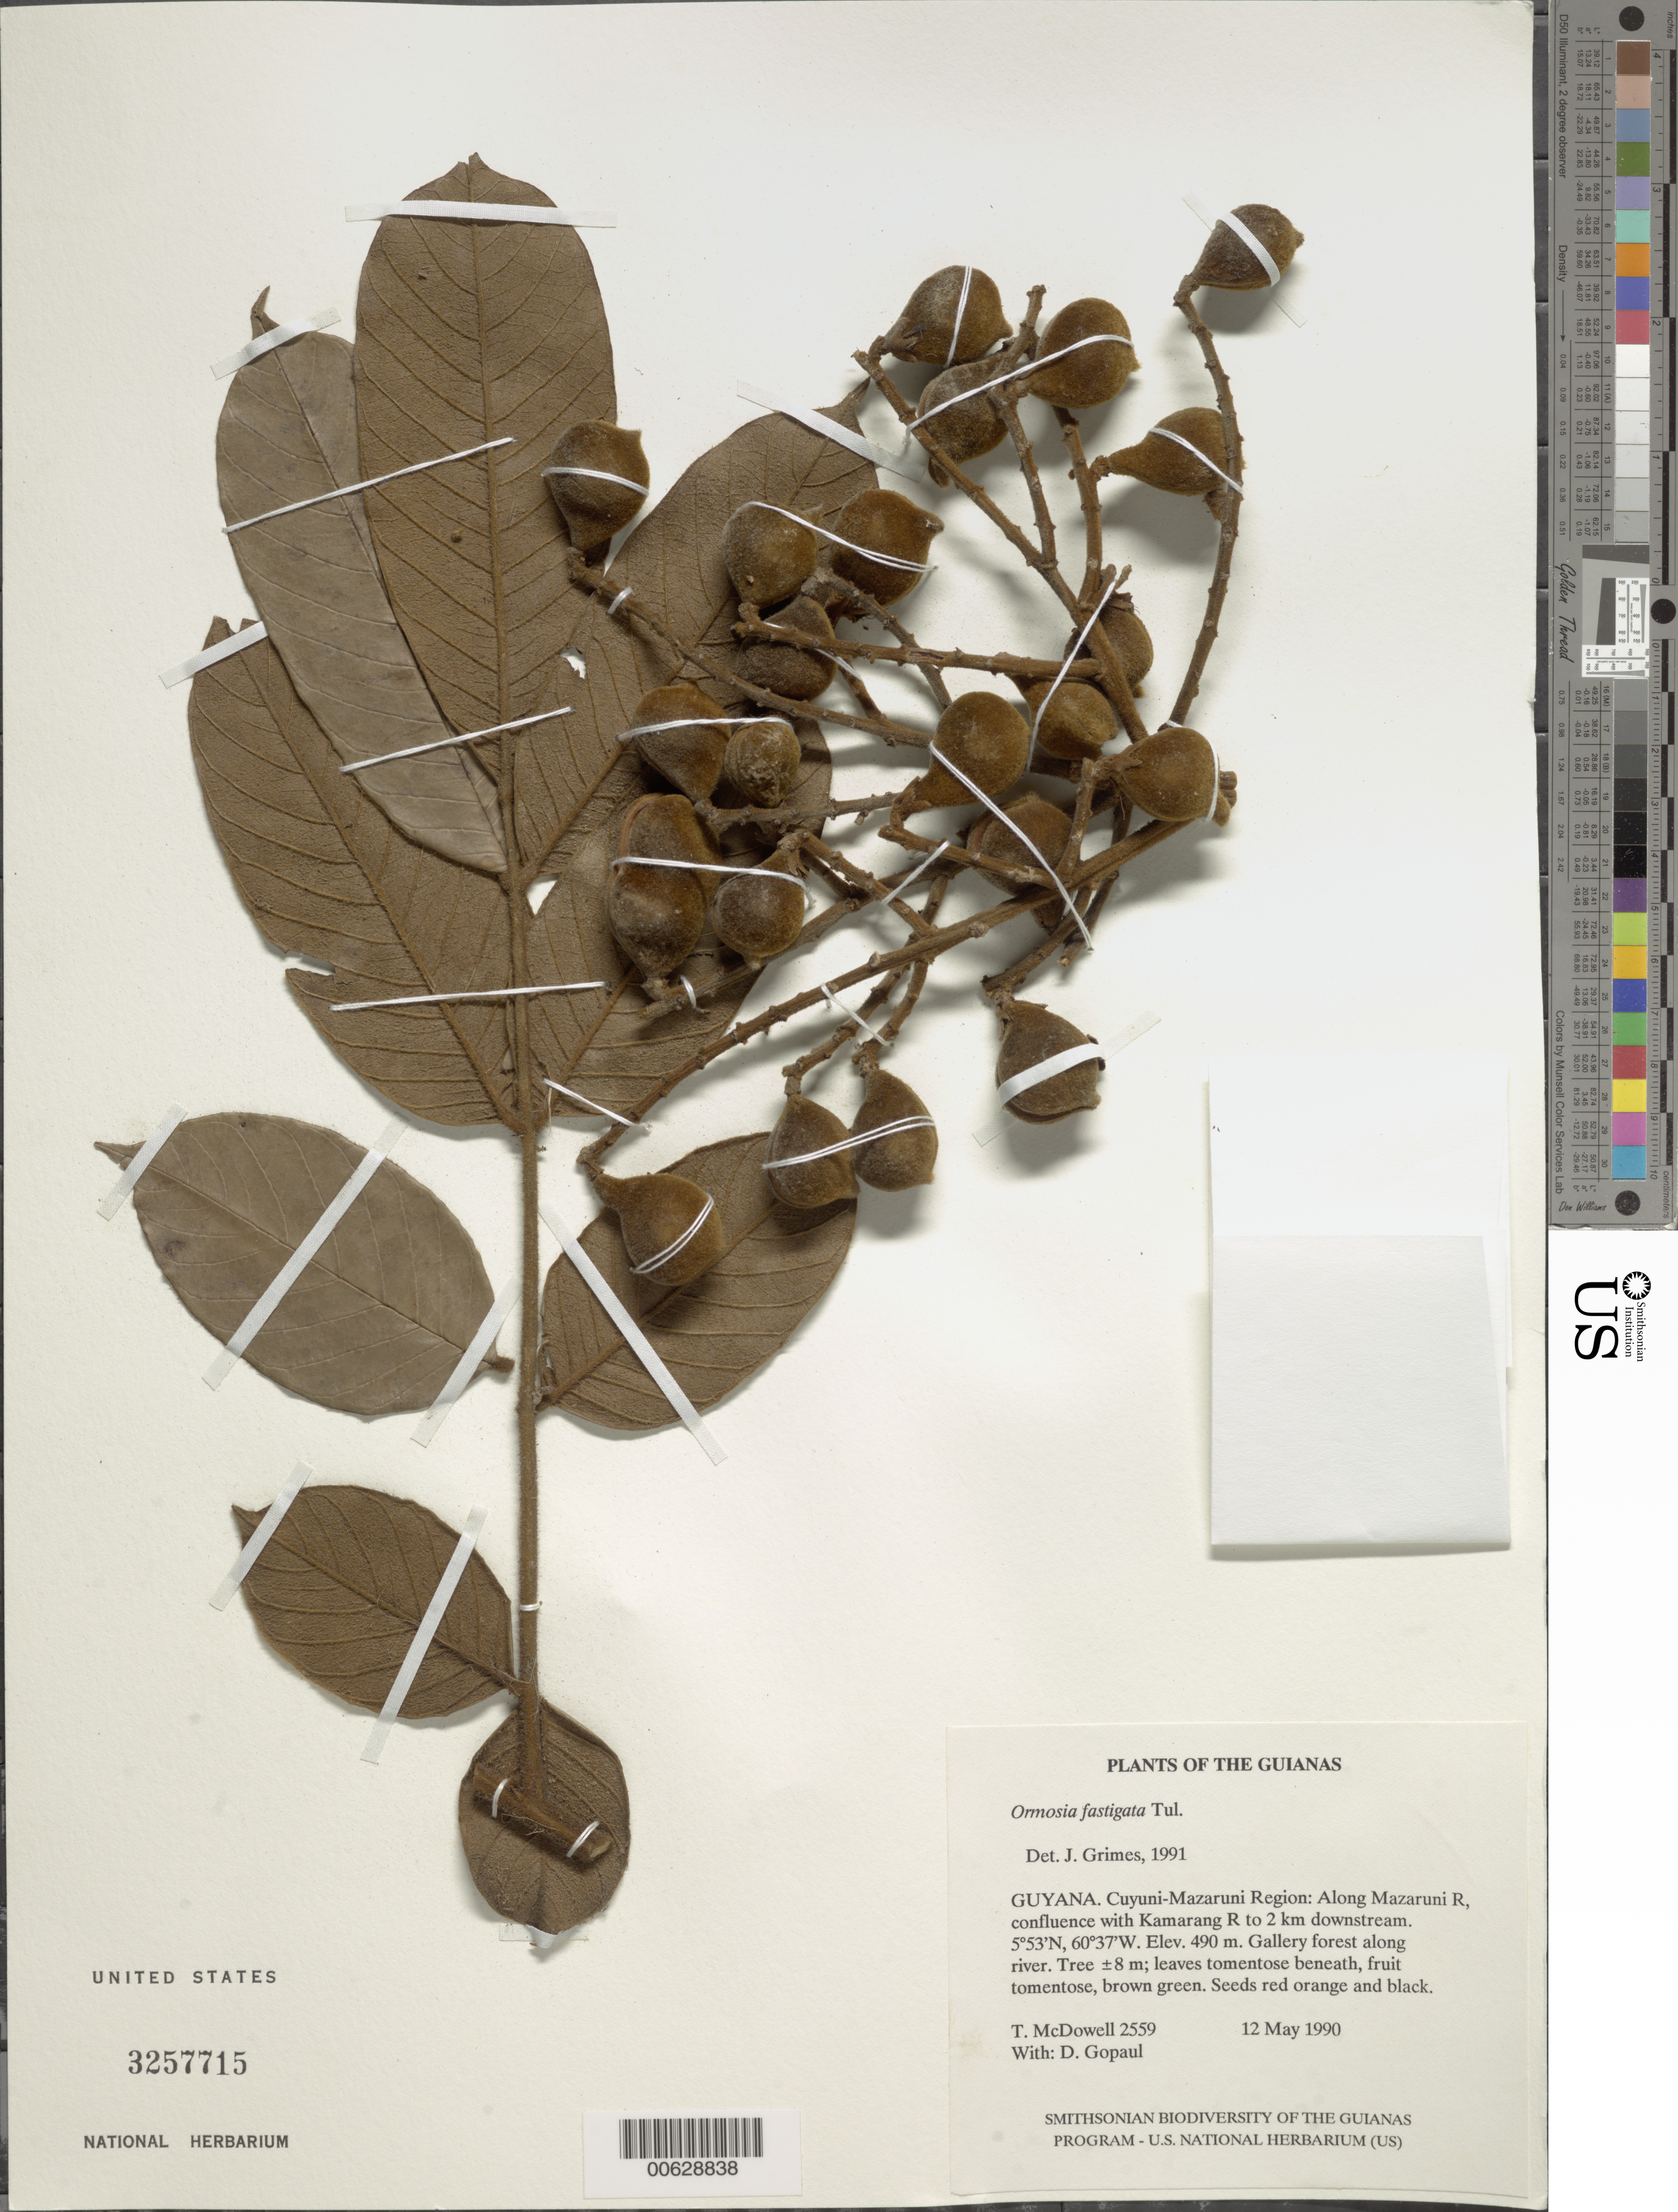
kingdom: Plantae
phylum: Tracheophyta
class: Magnoliopsida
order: Fabales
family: Fabaceae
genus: Ormosia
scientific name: Ormosia fastigiata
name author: Tul.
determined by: Grimes, J.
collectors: T. McDowell & D. Gopaul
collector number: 2559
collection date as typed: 12 May 1990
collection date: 1990-05-12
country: Guyana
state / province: Cuyuni-Mazaruni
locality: Along Mazaruni R, confluence with Kamarang R to 2 km downstream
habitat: Gallery forest along river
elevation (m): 490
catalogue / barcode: US 3257715